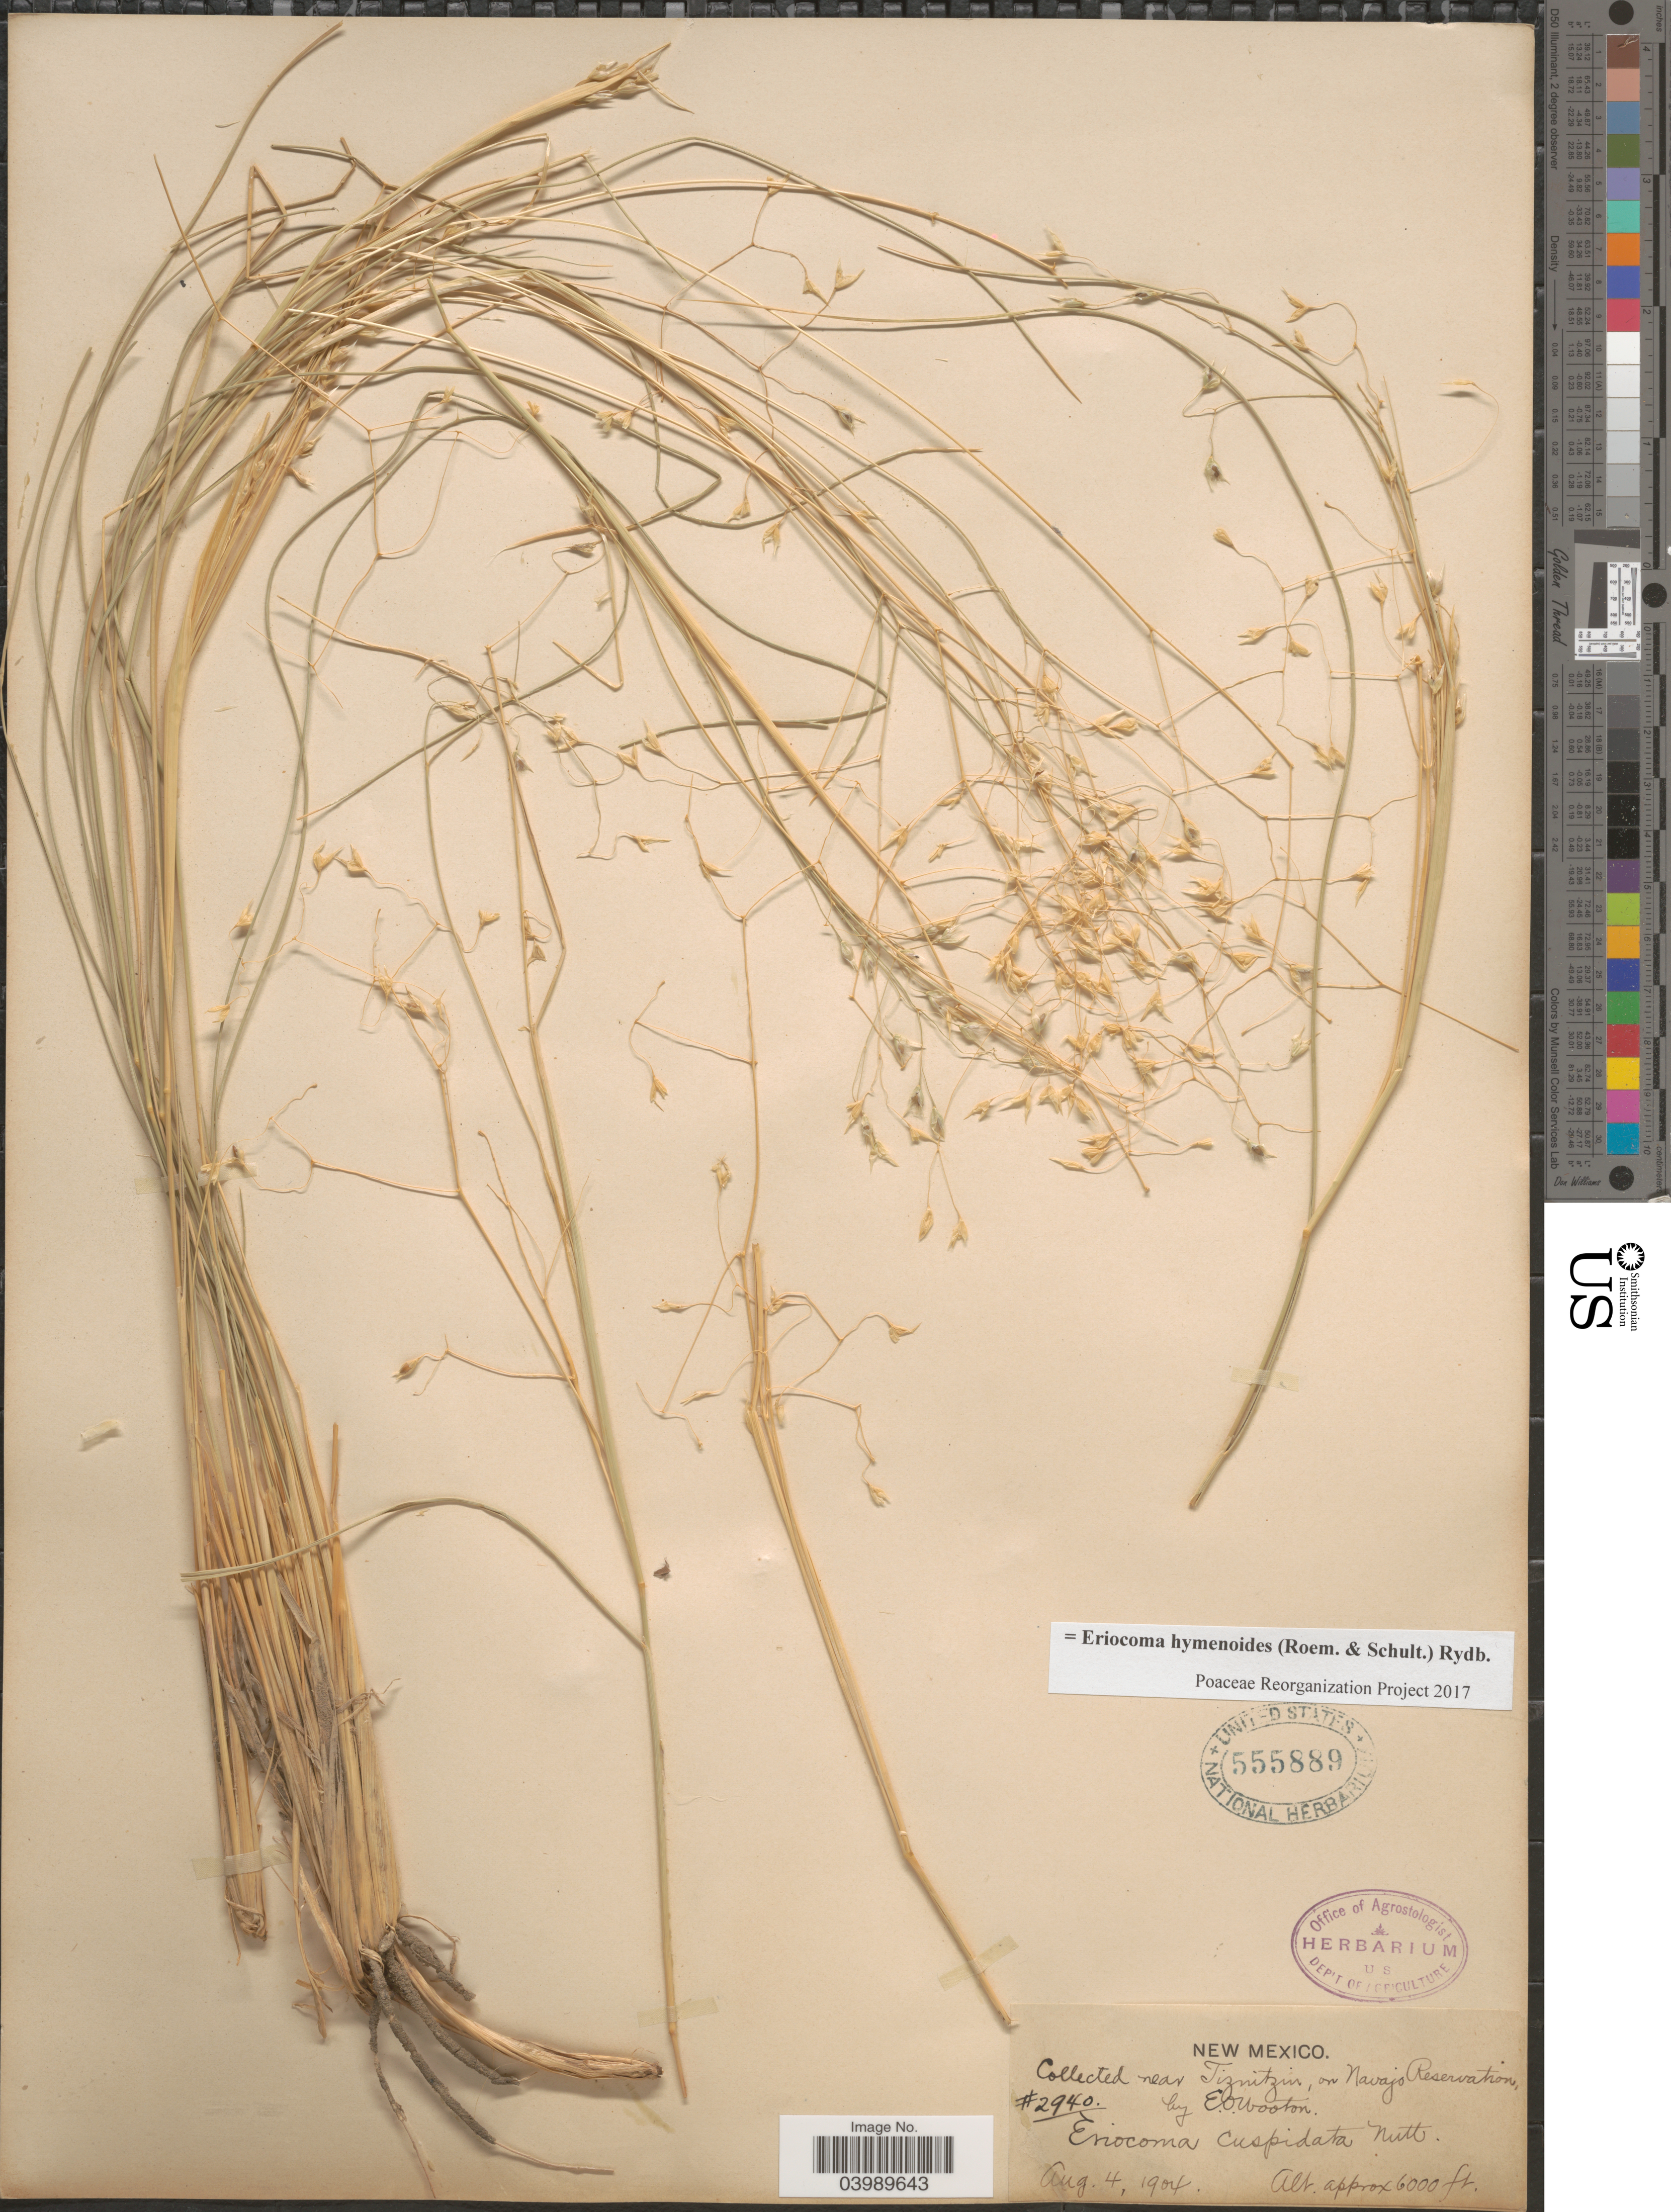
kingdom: Plantae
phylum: Tracheophyta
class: Liliopsida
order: Poales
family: Poaceae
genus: Eriocoma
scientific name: Eriocoma hymenoides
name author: (Roem. & Schult.) Rydb.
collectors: E. O. Wooton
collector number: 2940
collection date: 1904-08-04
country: United States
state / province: New Mexico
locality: Near Tiznitzin, on Navajo Reservation.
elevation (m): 1829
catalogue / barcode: US 555889